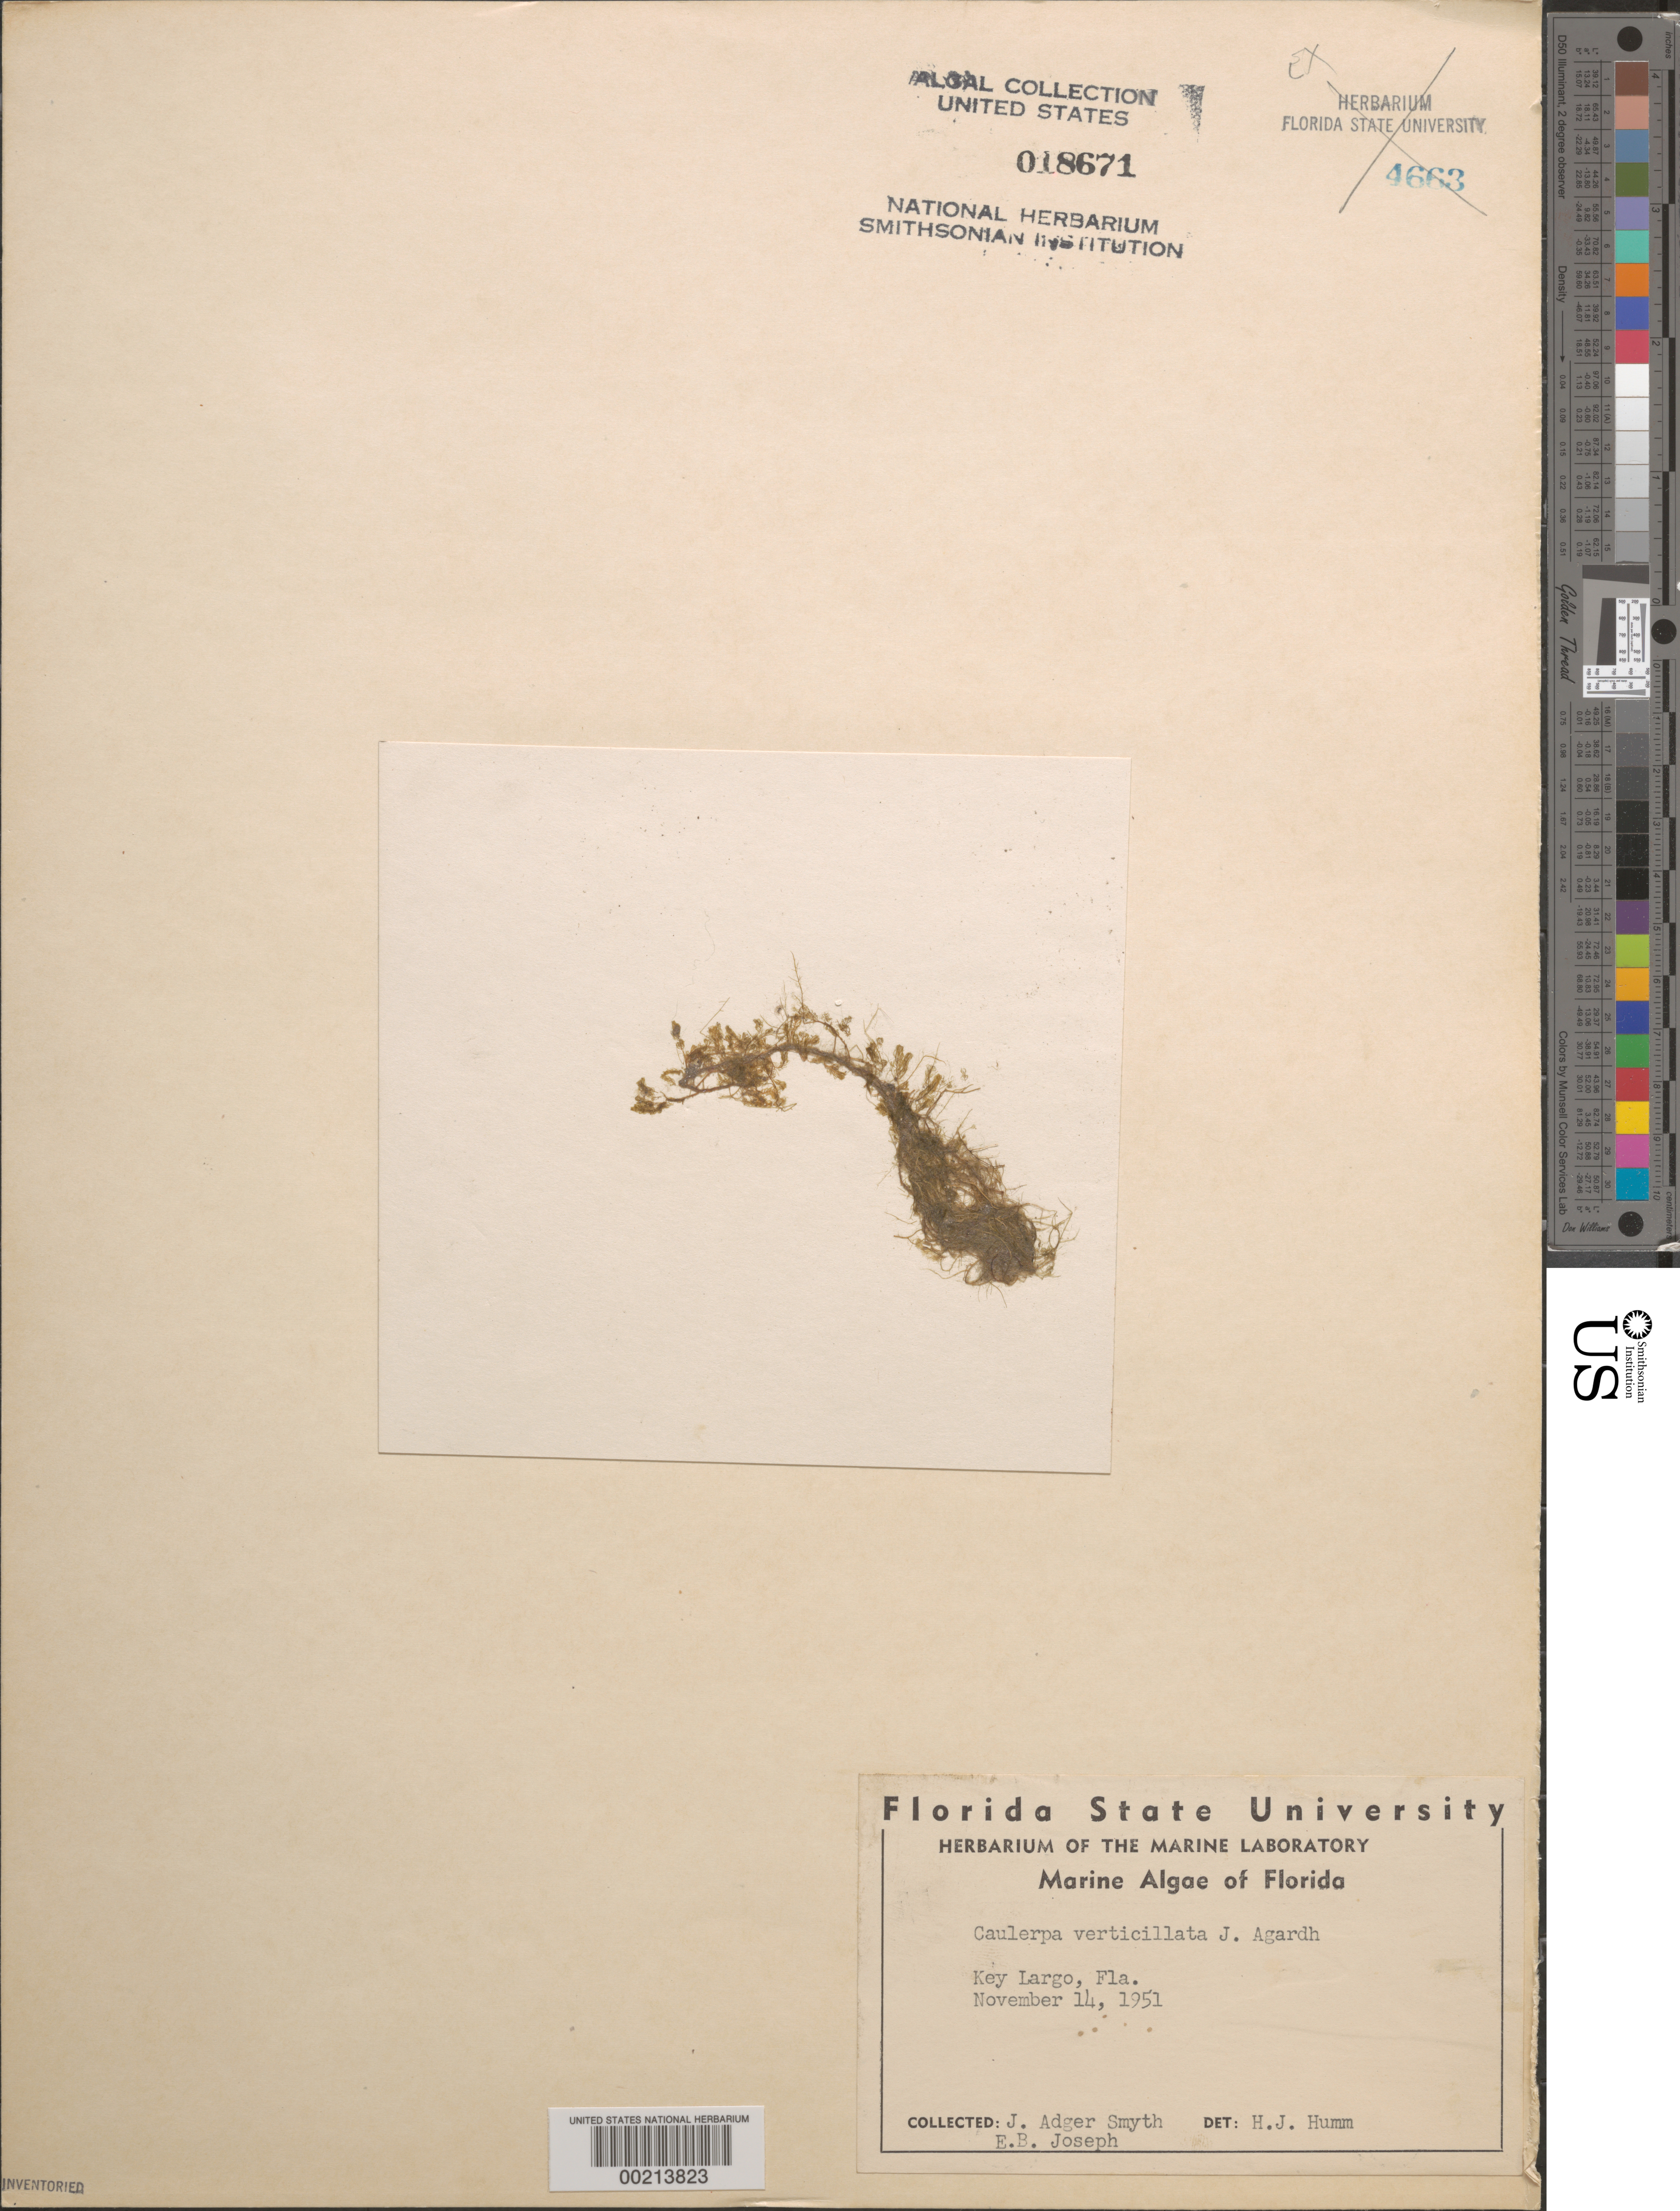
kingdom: Plantae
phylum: Chlorophyta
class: Ulvophyceae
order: Bryopsidales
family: Caulerpaceae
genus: Caulerpa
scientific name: Caulerpa verticillata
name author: J. Agardh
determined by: Humm, Harold J.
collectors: J. Smyth & E. Joseph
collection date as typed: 14 Nov 1951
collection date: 1951-11-14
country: United States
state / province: Florida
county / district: Monroe County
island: Key Largo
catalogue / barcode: US 18671